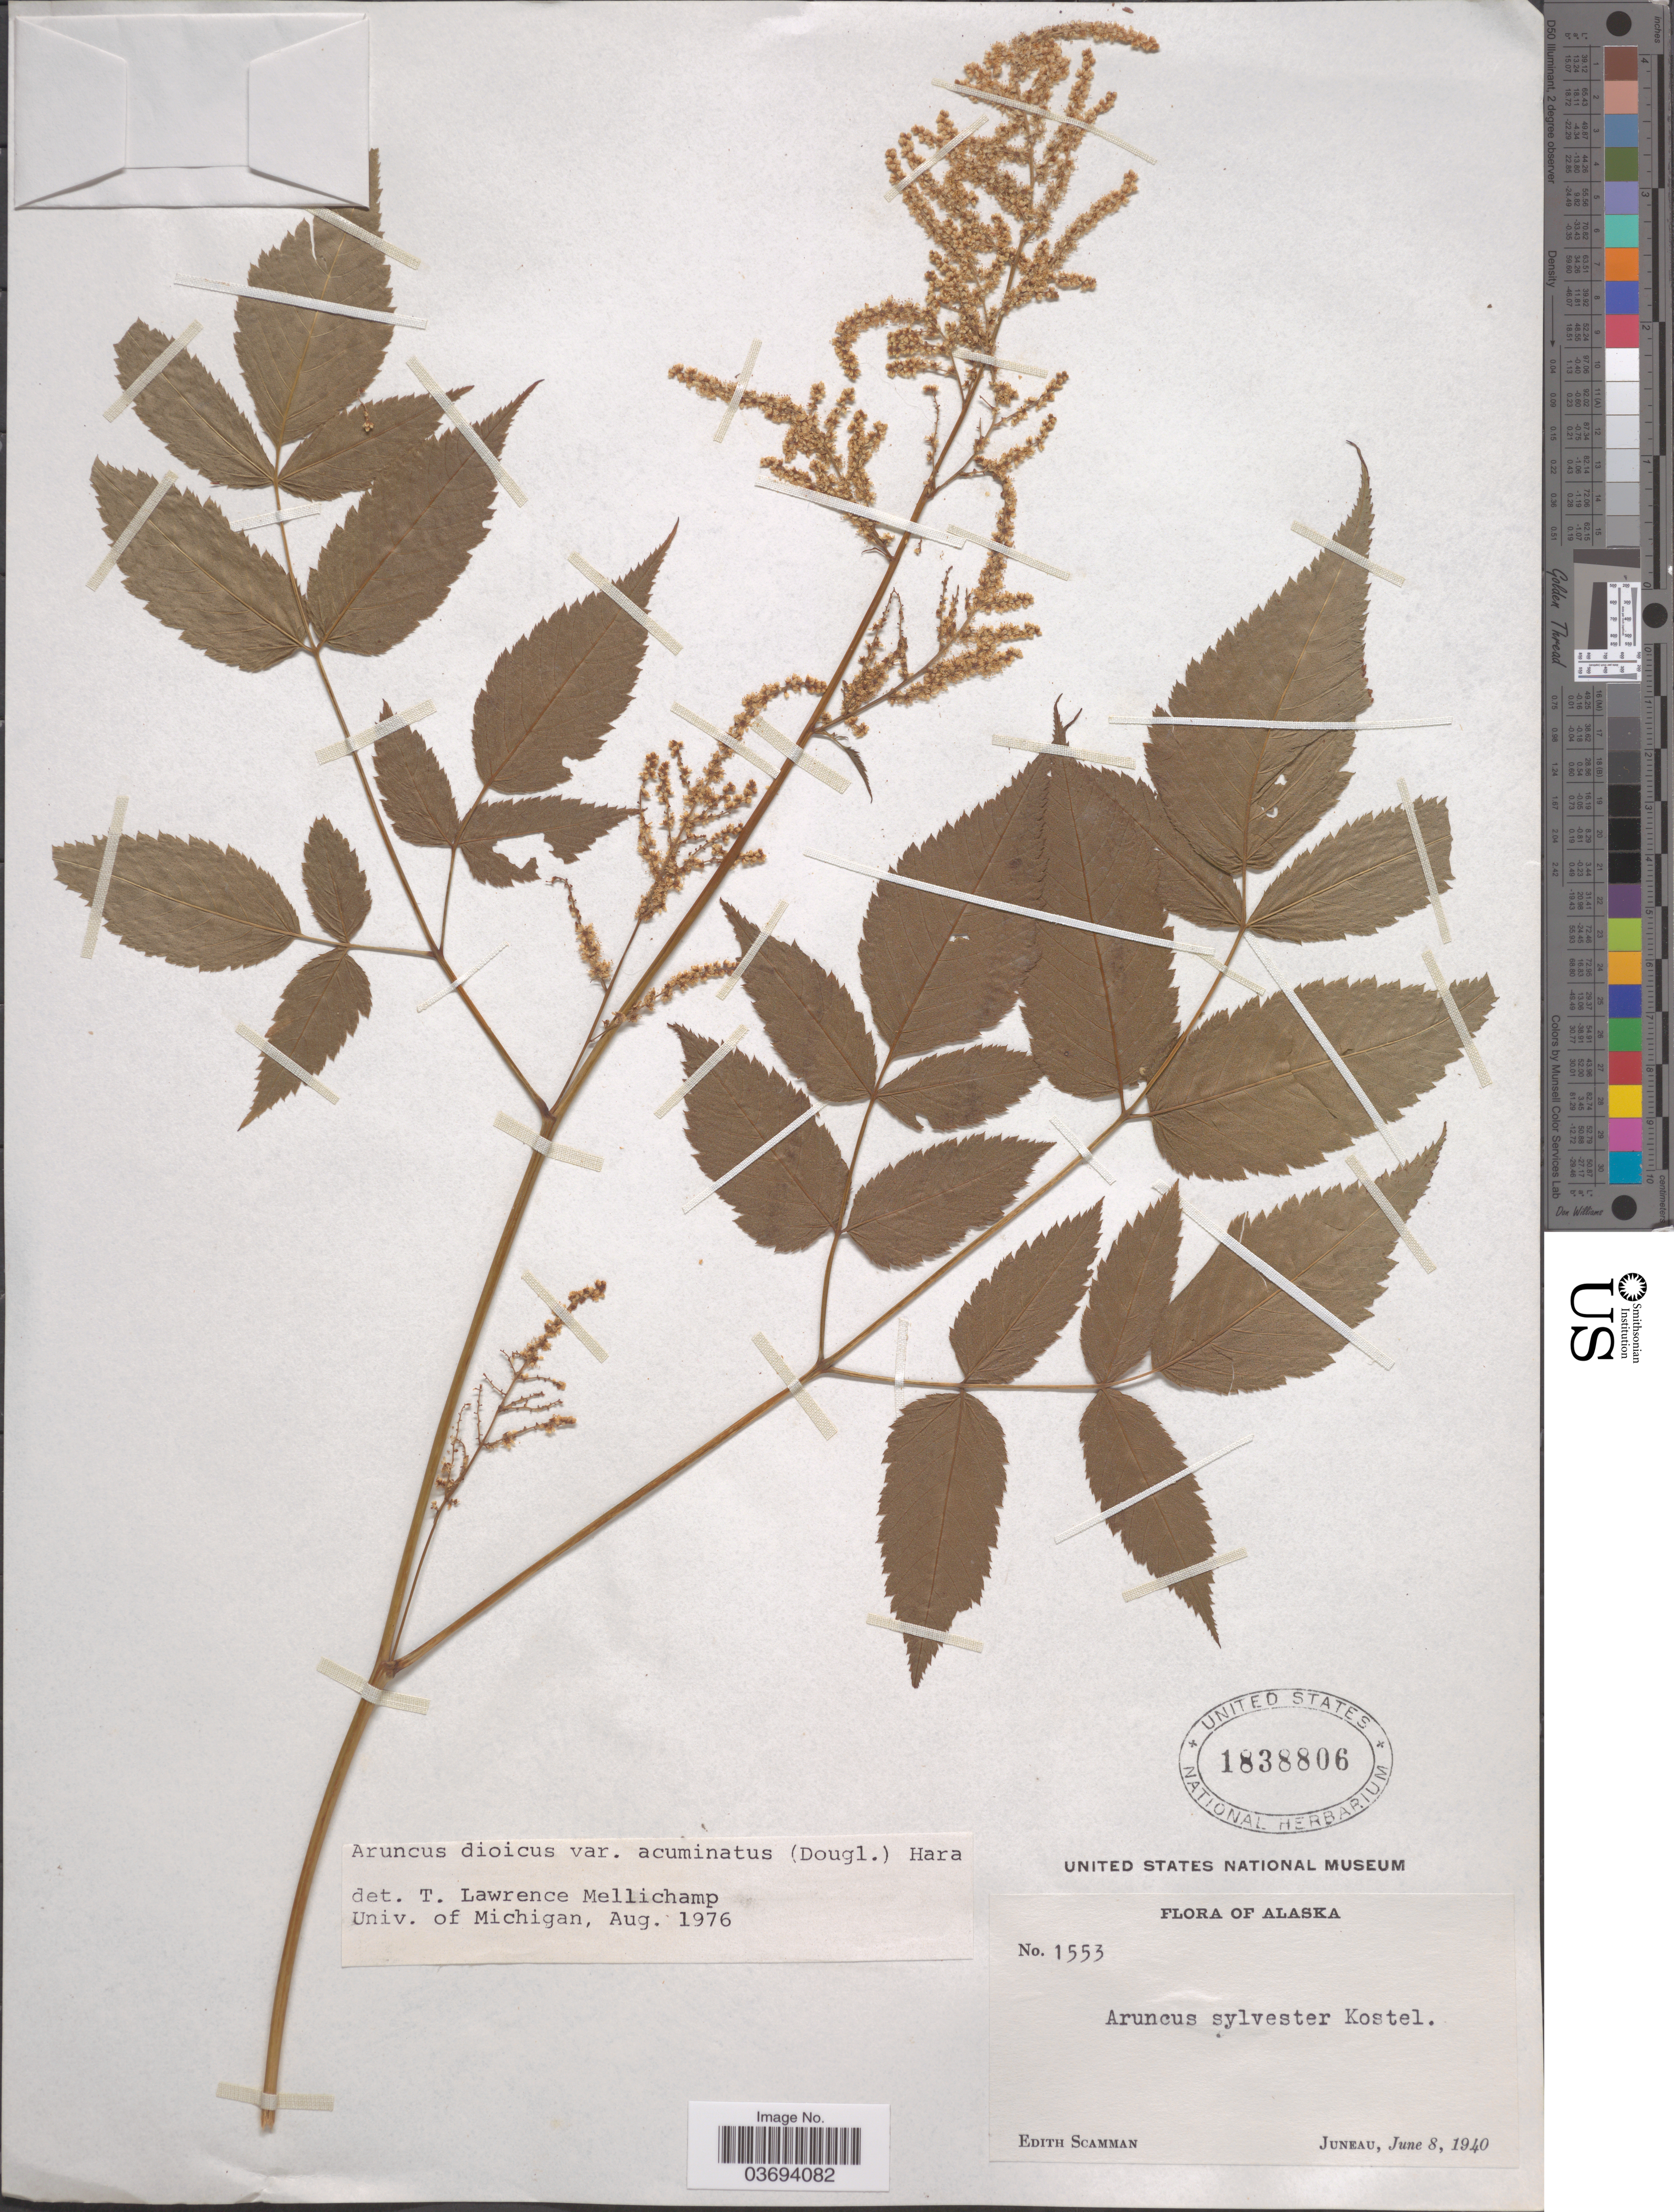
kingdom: Plantae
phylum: Tracheophyta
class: Magnoliopsida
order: Rosales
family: Rosaceae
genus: Aruncus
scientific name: Aruncus dioicus var. acuminatus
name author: (Rydb.) H. Hara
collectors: E. Scamman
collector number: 1553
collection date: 1940-06-08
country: United States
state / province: Alaska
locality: Juneau.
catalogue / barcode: US 1838806